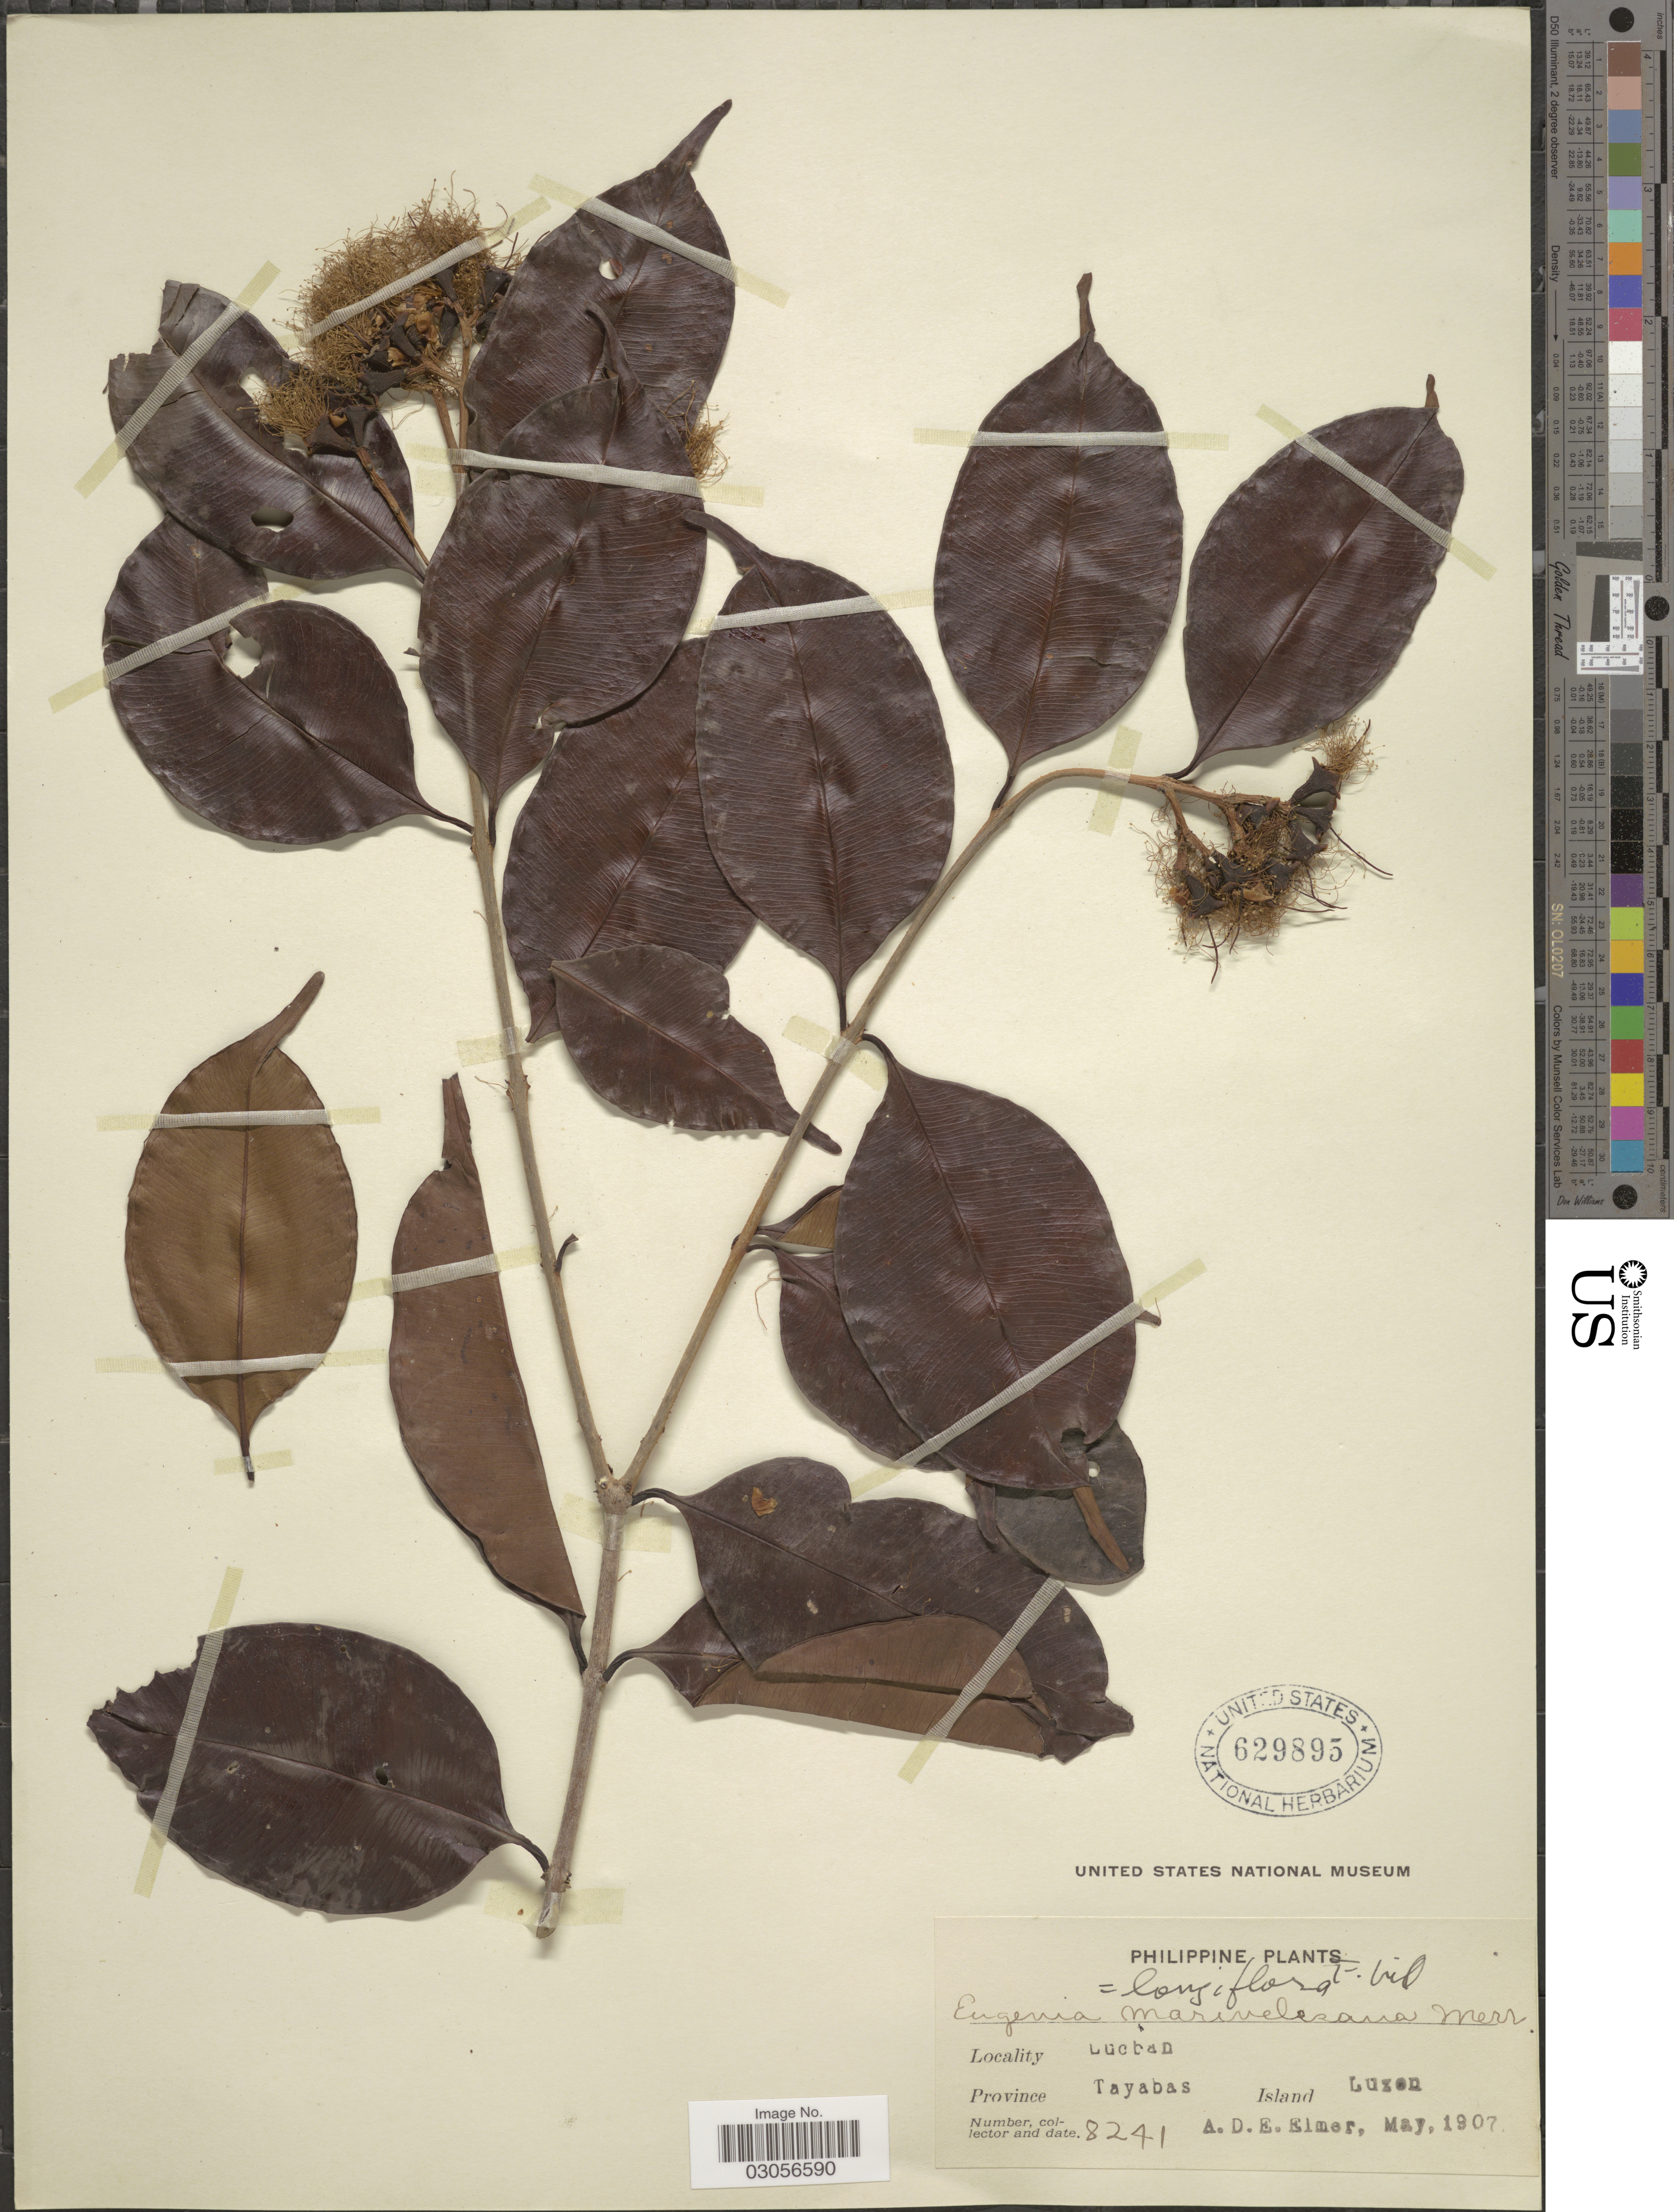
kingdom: Plantae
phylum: Tracheophyta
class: Magnoliopsida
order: Myrtales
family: Myrtaceae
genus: Syzygium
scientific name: Syzygium cerasiforme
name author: (Blume) Merr. & L.M. Perry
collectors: A. D. E. Elmer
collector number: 8241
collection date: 1907-05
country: Philippines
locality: Lucban. Province Tayabas. Island Luzon.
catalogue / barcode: US 629895